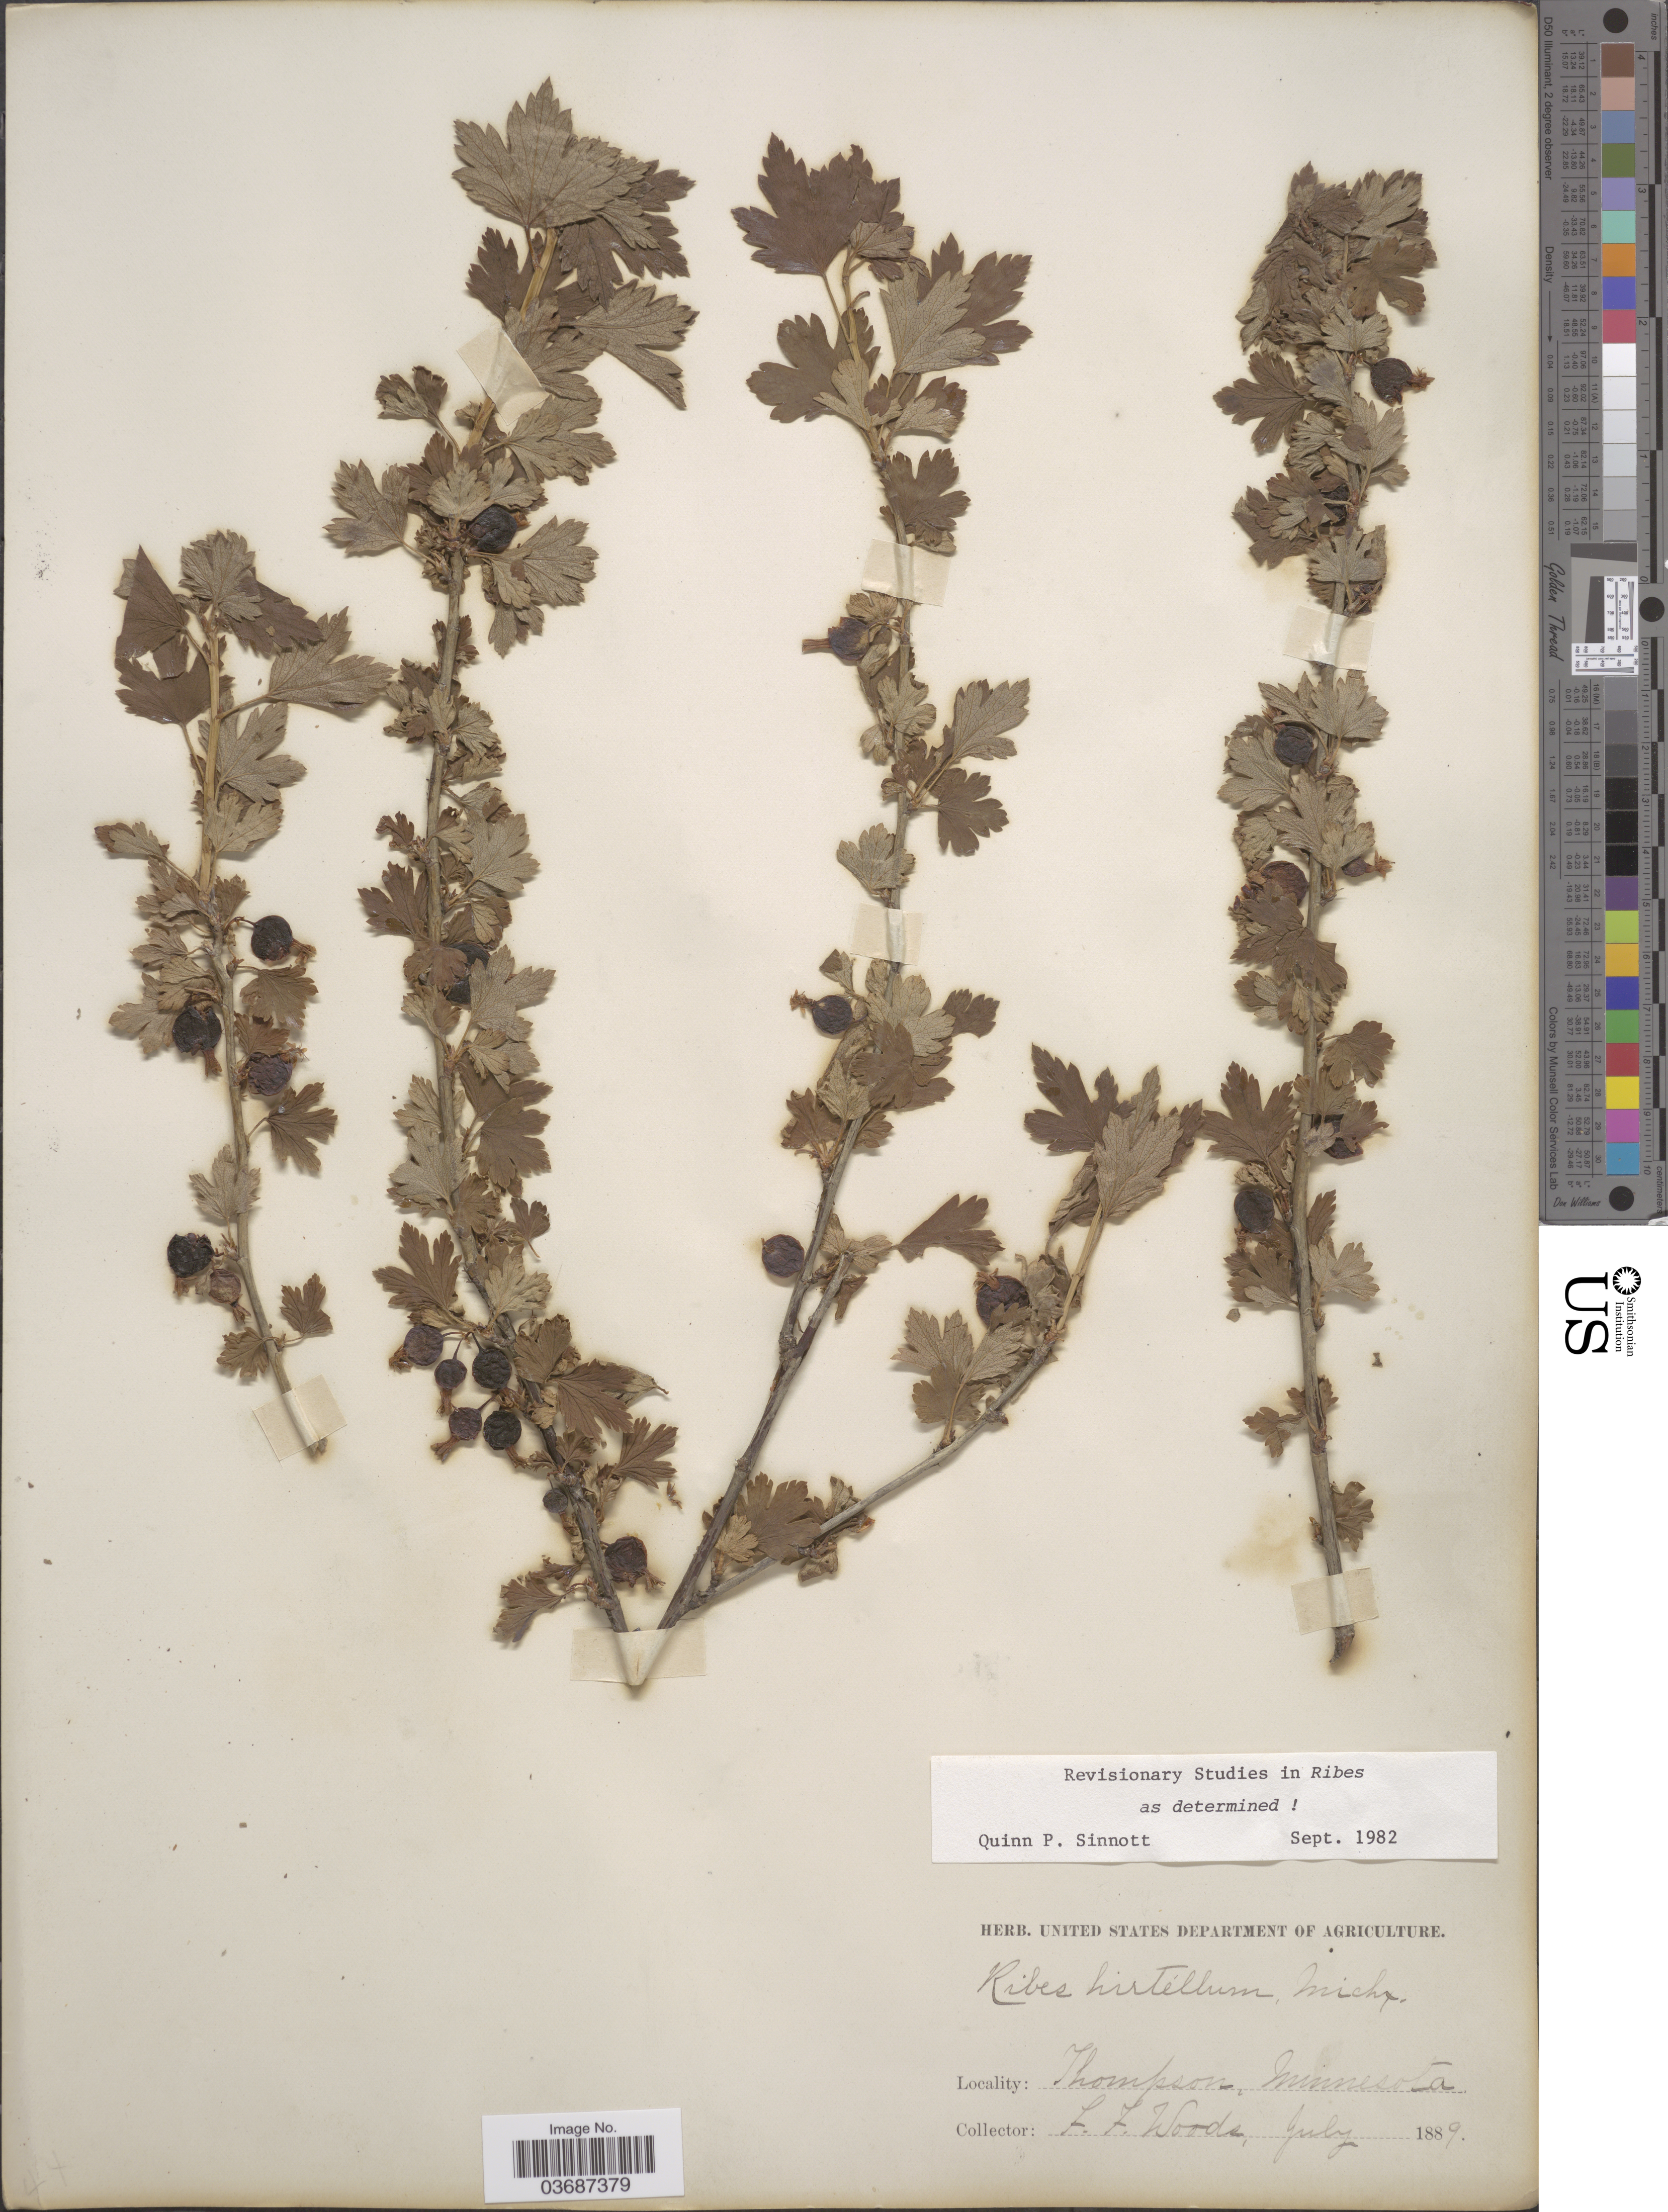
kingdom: Plantae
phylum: Tracheophyta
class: Magnoliopsida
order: Saxifragales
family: Grossulariaceae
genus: Ribes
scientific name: Ribes hirtellum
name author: Michx.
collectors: F. Woods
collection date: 1889-07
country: United States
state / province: Minnesota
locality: Thompson.